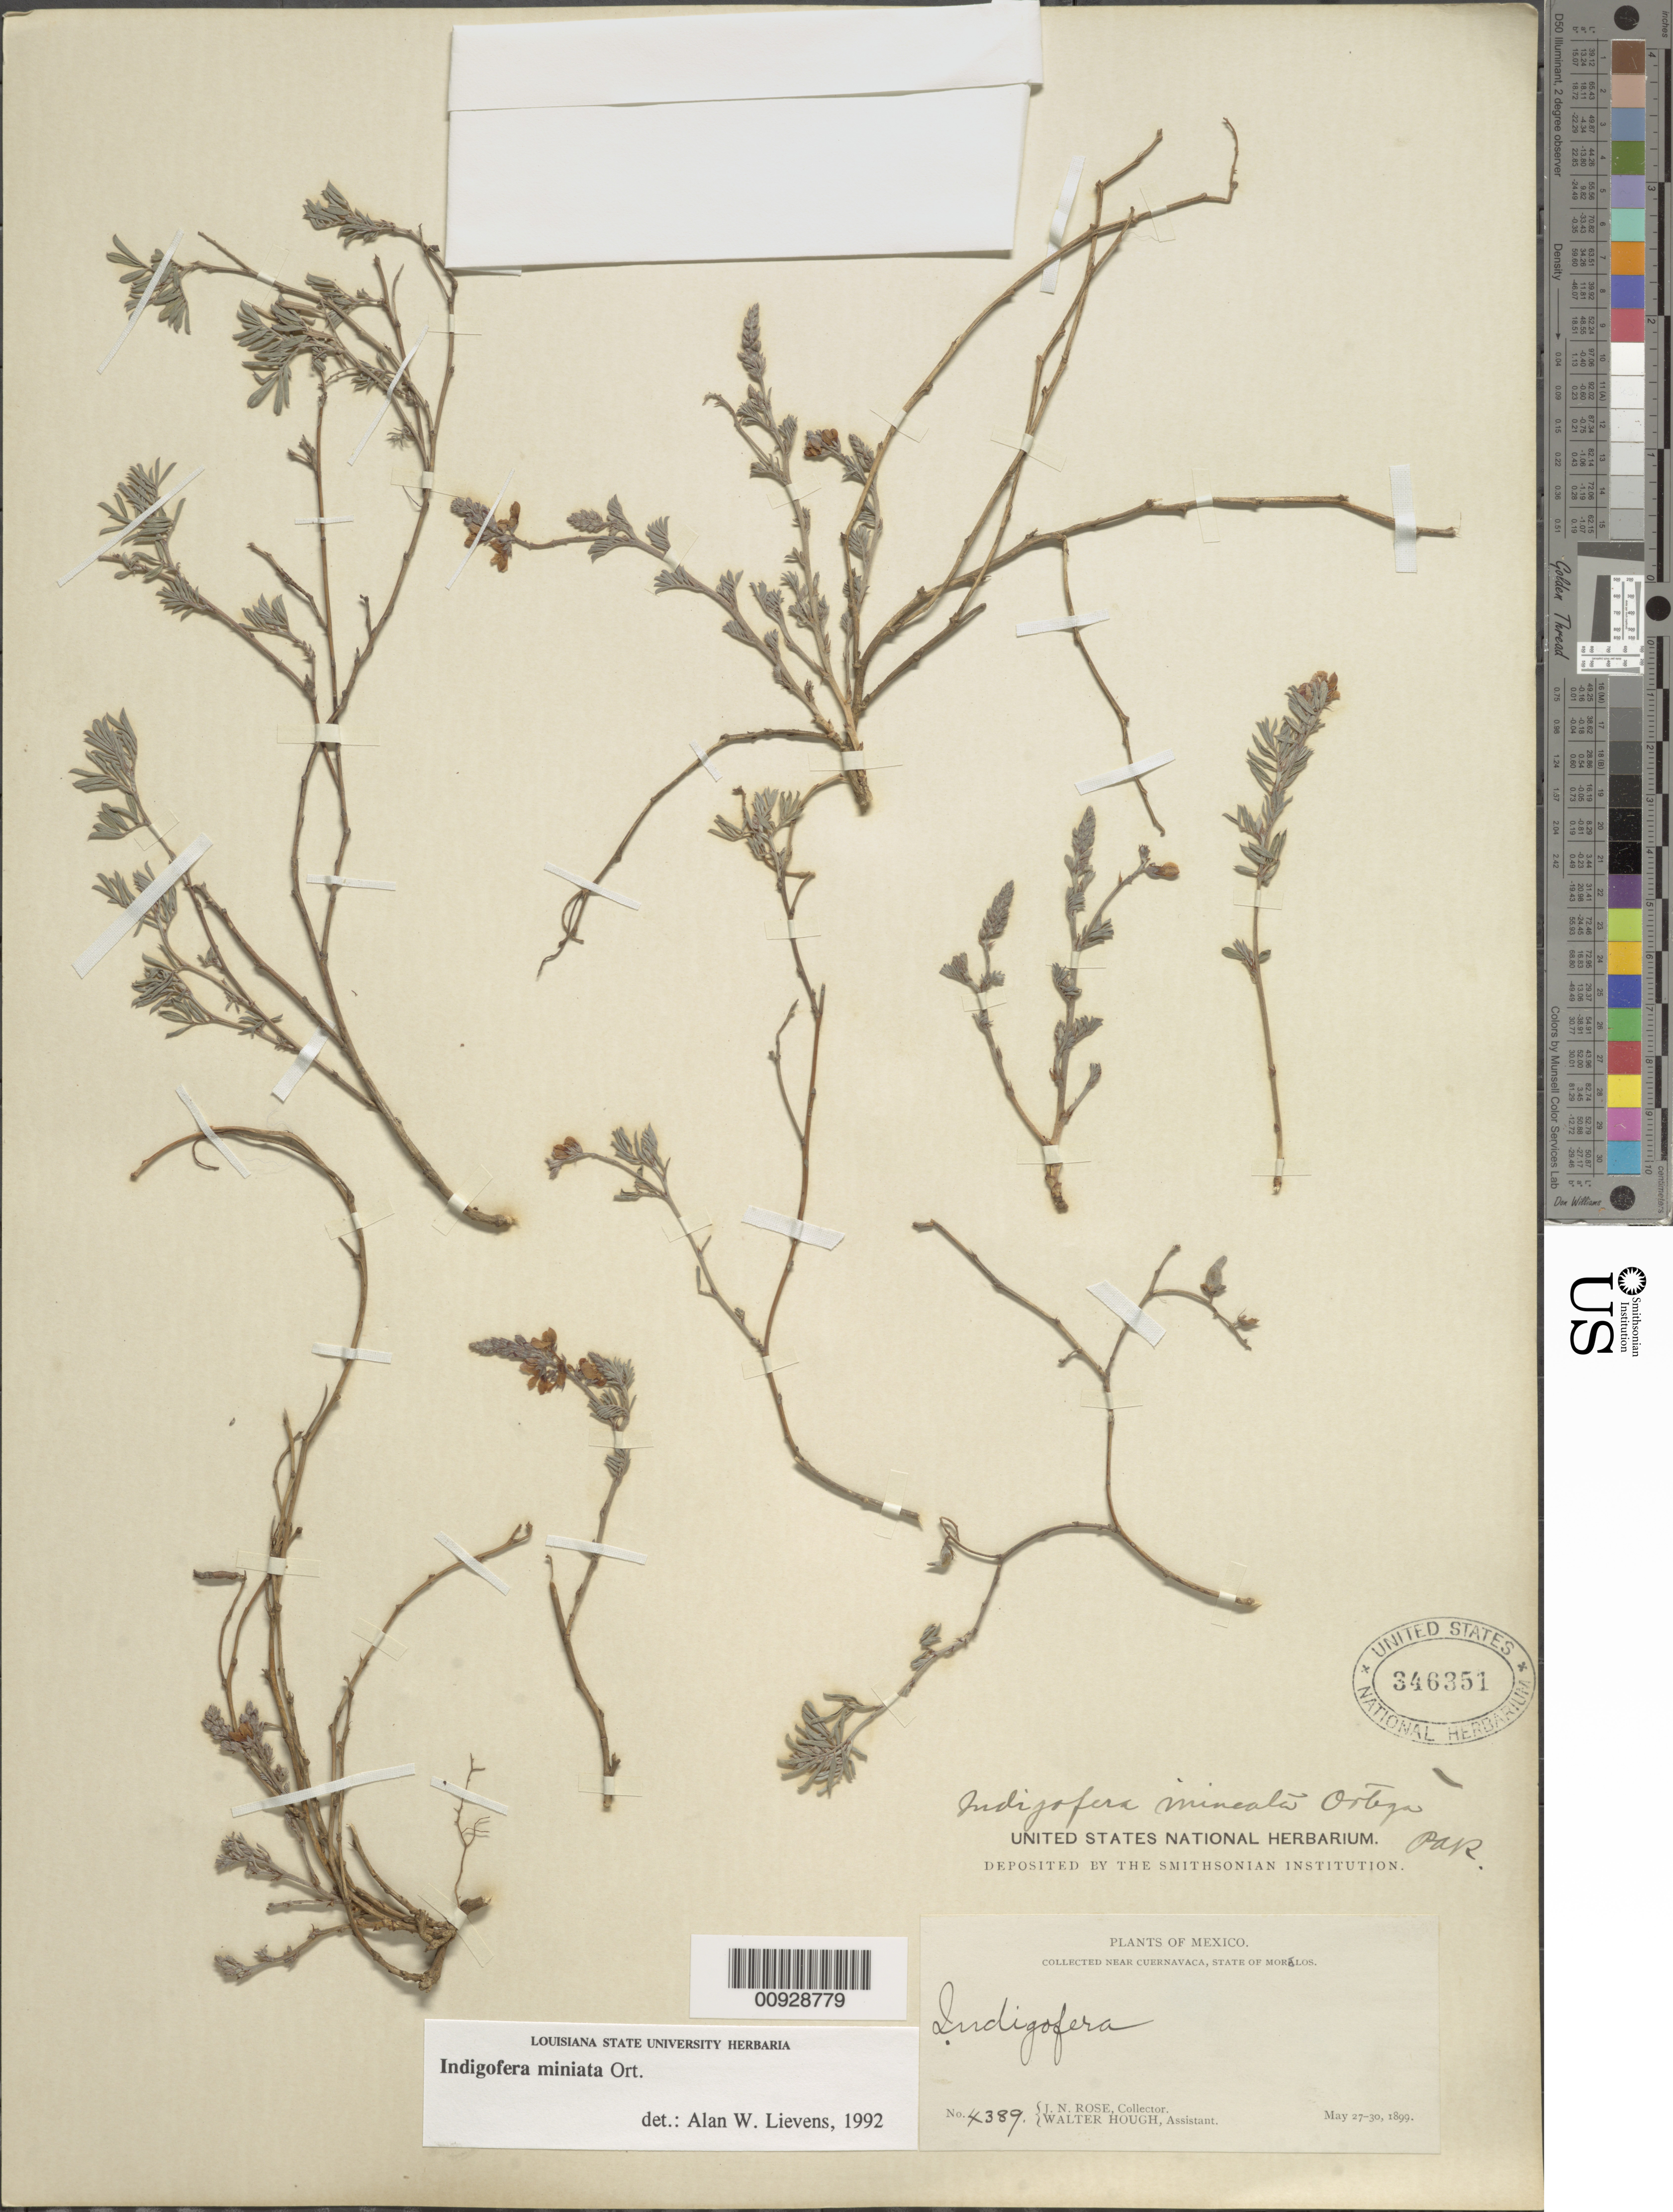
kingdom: Plantae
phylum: Tracheophyta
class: Magnoliopsida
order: Fabales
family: Fabaceae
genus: Indigofera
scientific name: Indigofera miniata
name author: Orteg.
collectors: J. N. Rose & W. Hough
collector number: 4389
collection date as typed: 27 May 1899 to 30 May 1899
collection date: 1899-05-27/1899-05-30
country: Mexico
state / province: Morelos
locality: Near Cuernavaca , State of Morelos.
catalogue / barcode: US 346351